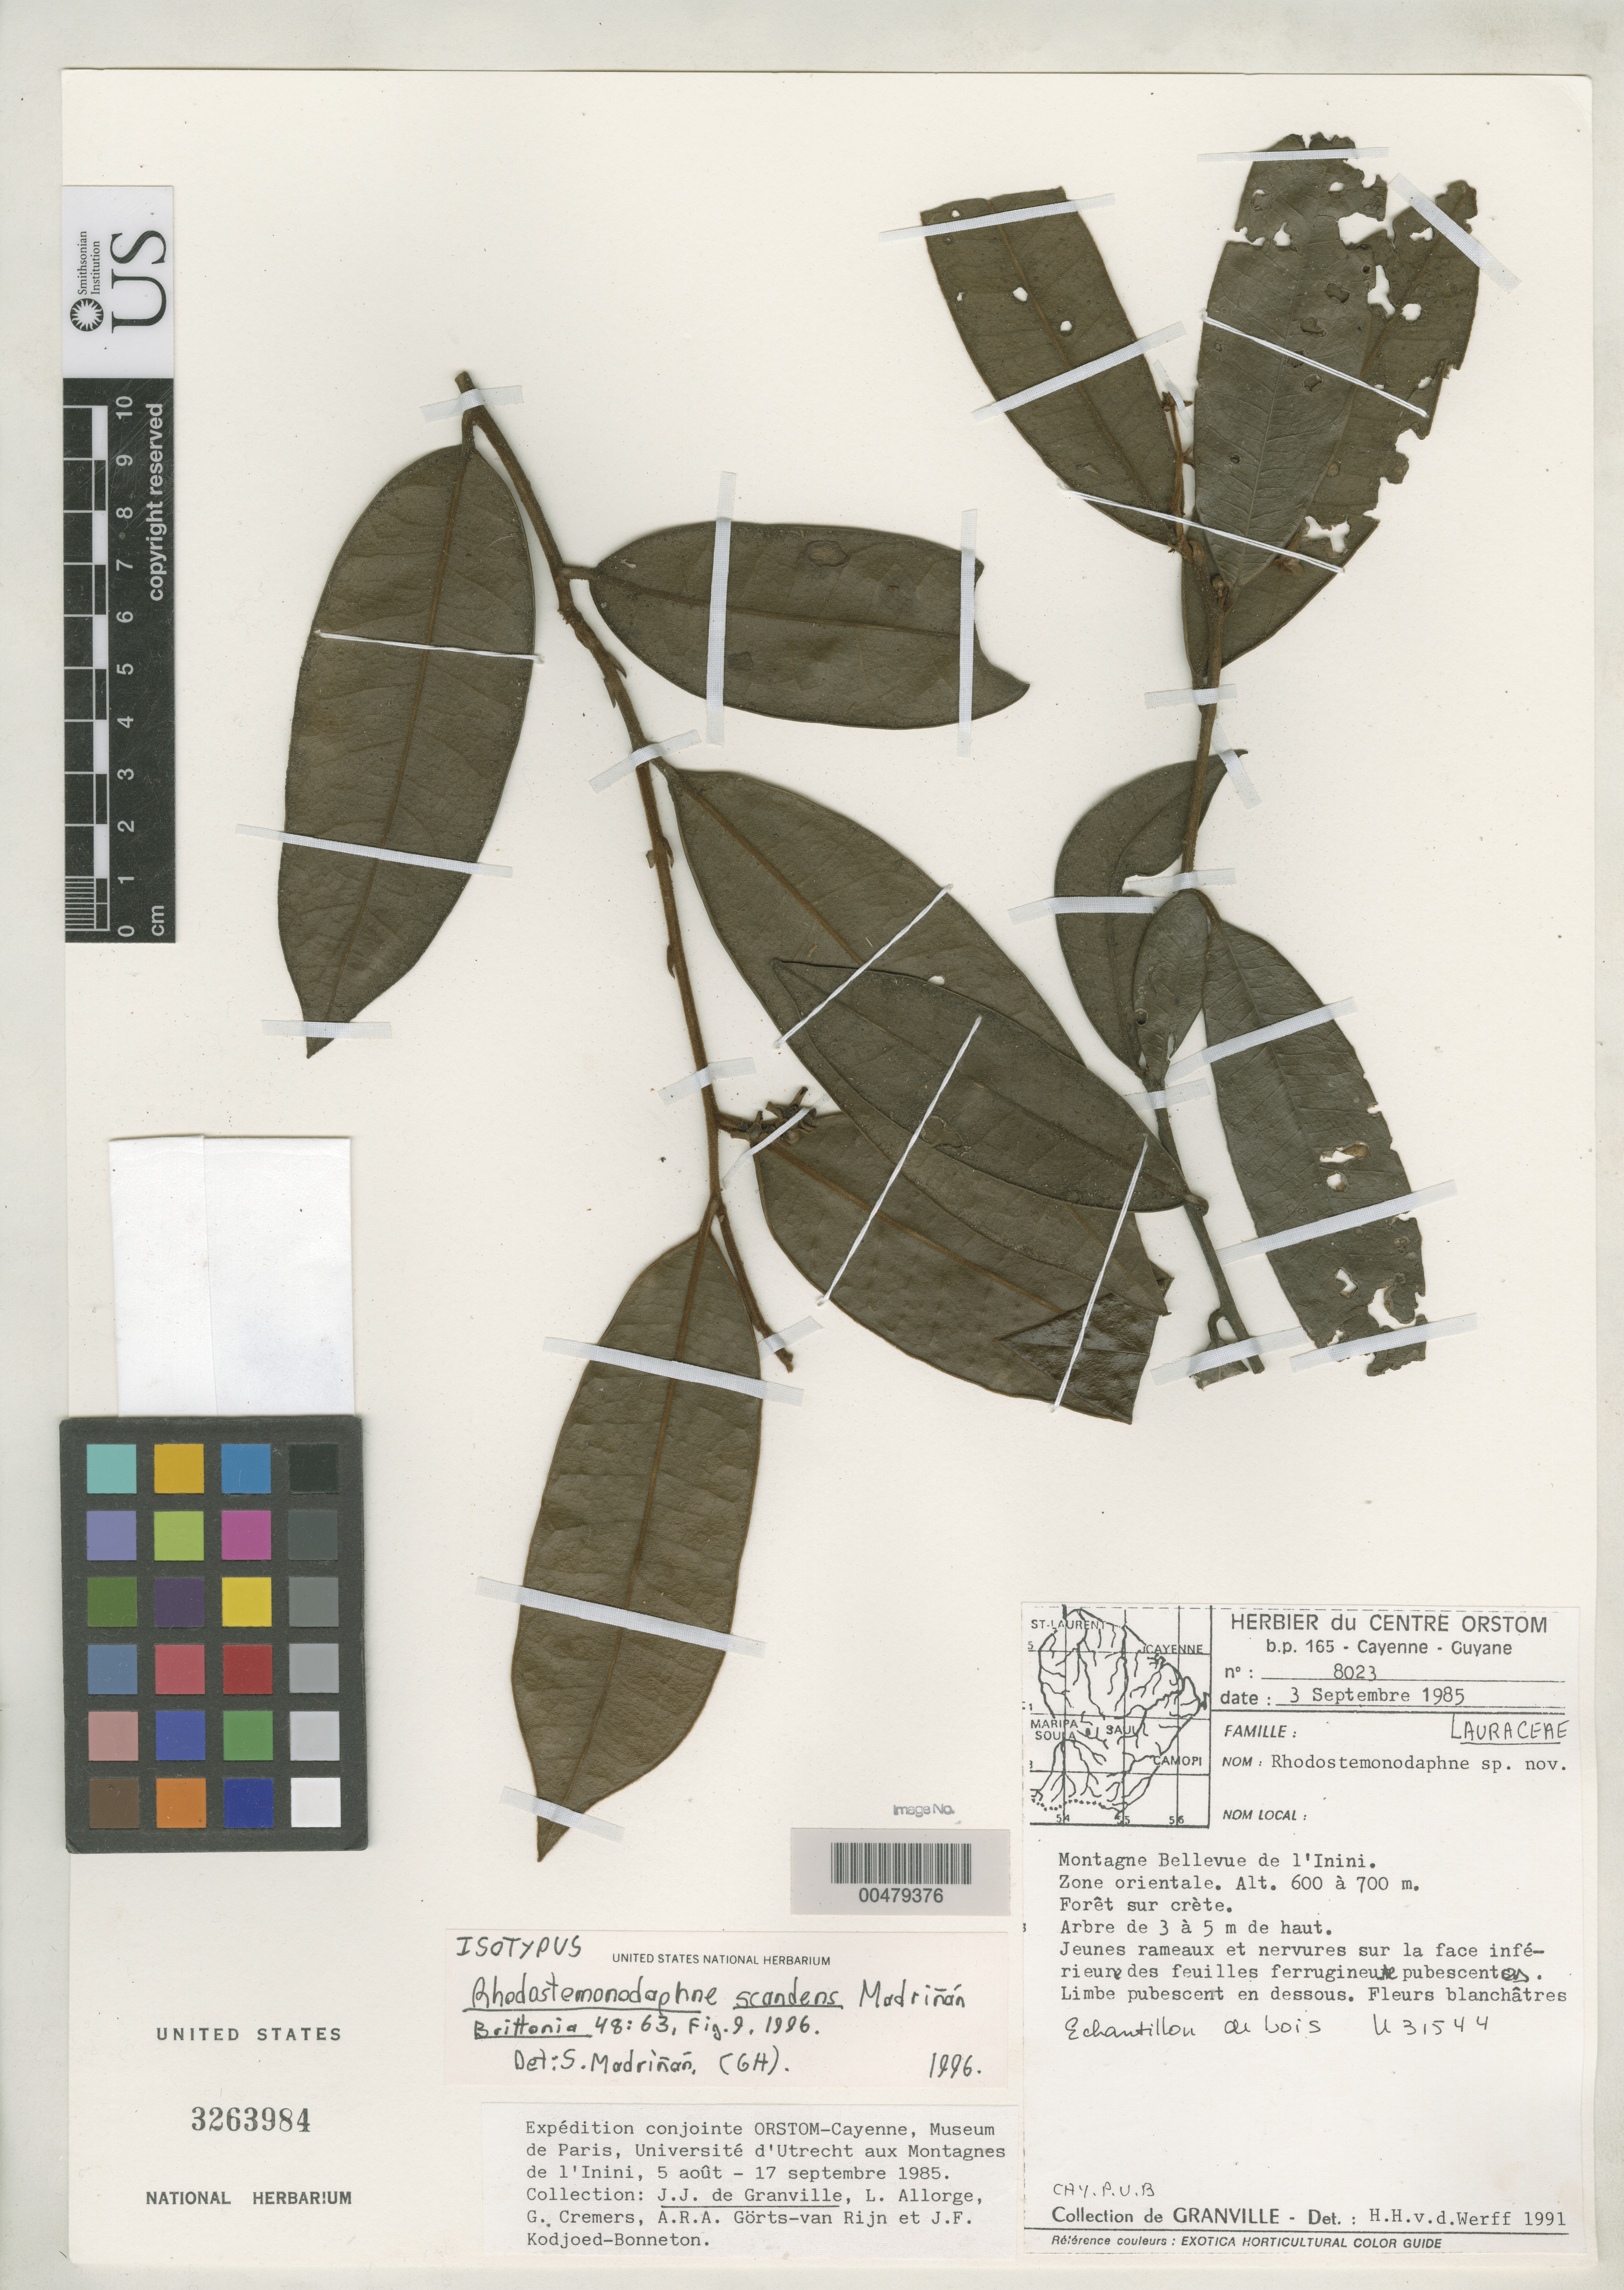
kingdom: Plantae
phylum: Tracheophyta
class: Magnoliopsida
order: Laurales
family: Lauraceae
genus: Rhodostemonodaphne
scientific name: Rhodostemonodaphne scandens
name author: Madriñán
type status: Isotype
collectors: J.-J. de Granville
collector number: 8023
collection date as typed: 03 Sep 1985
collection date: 1985-09-03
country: French Guiana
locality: Montagne Bellevue de l'Inini, Zone Orientale.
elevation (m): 600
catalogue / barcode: US 3263984